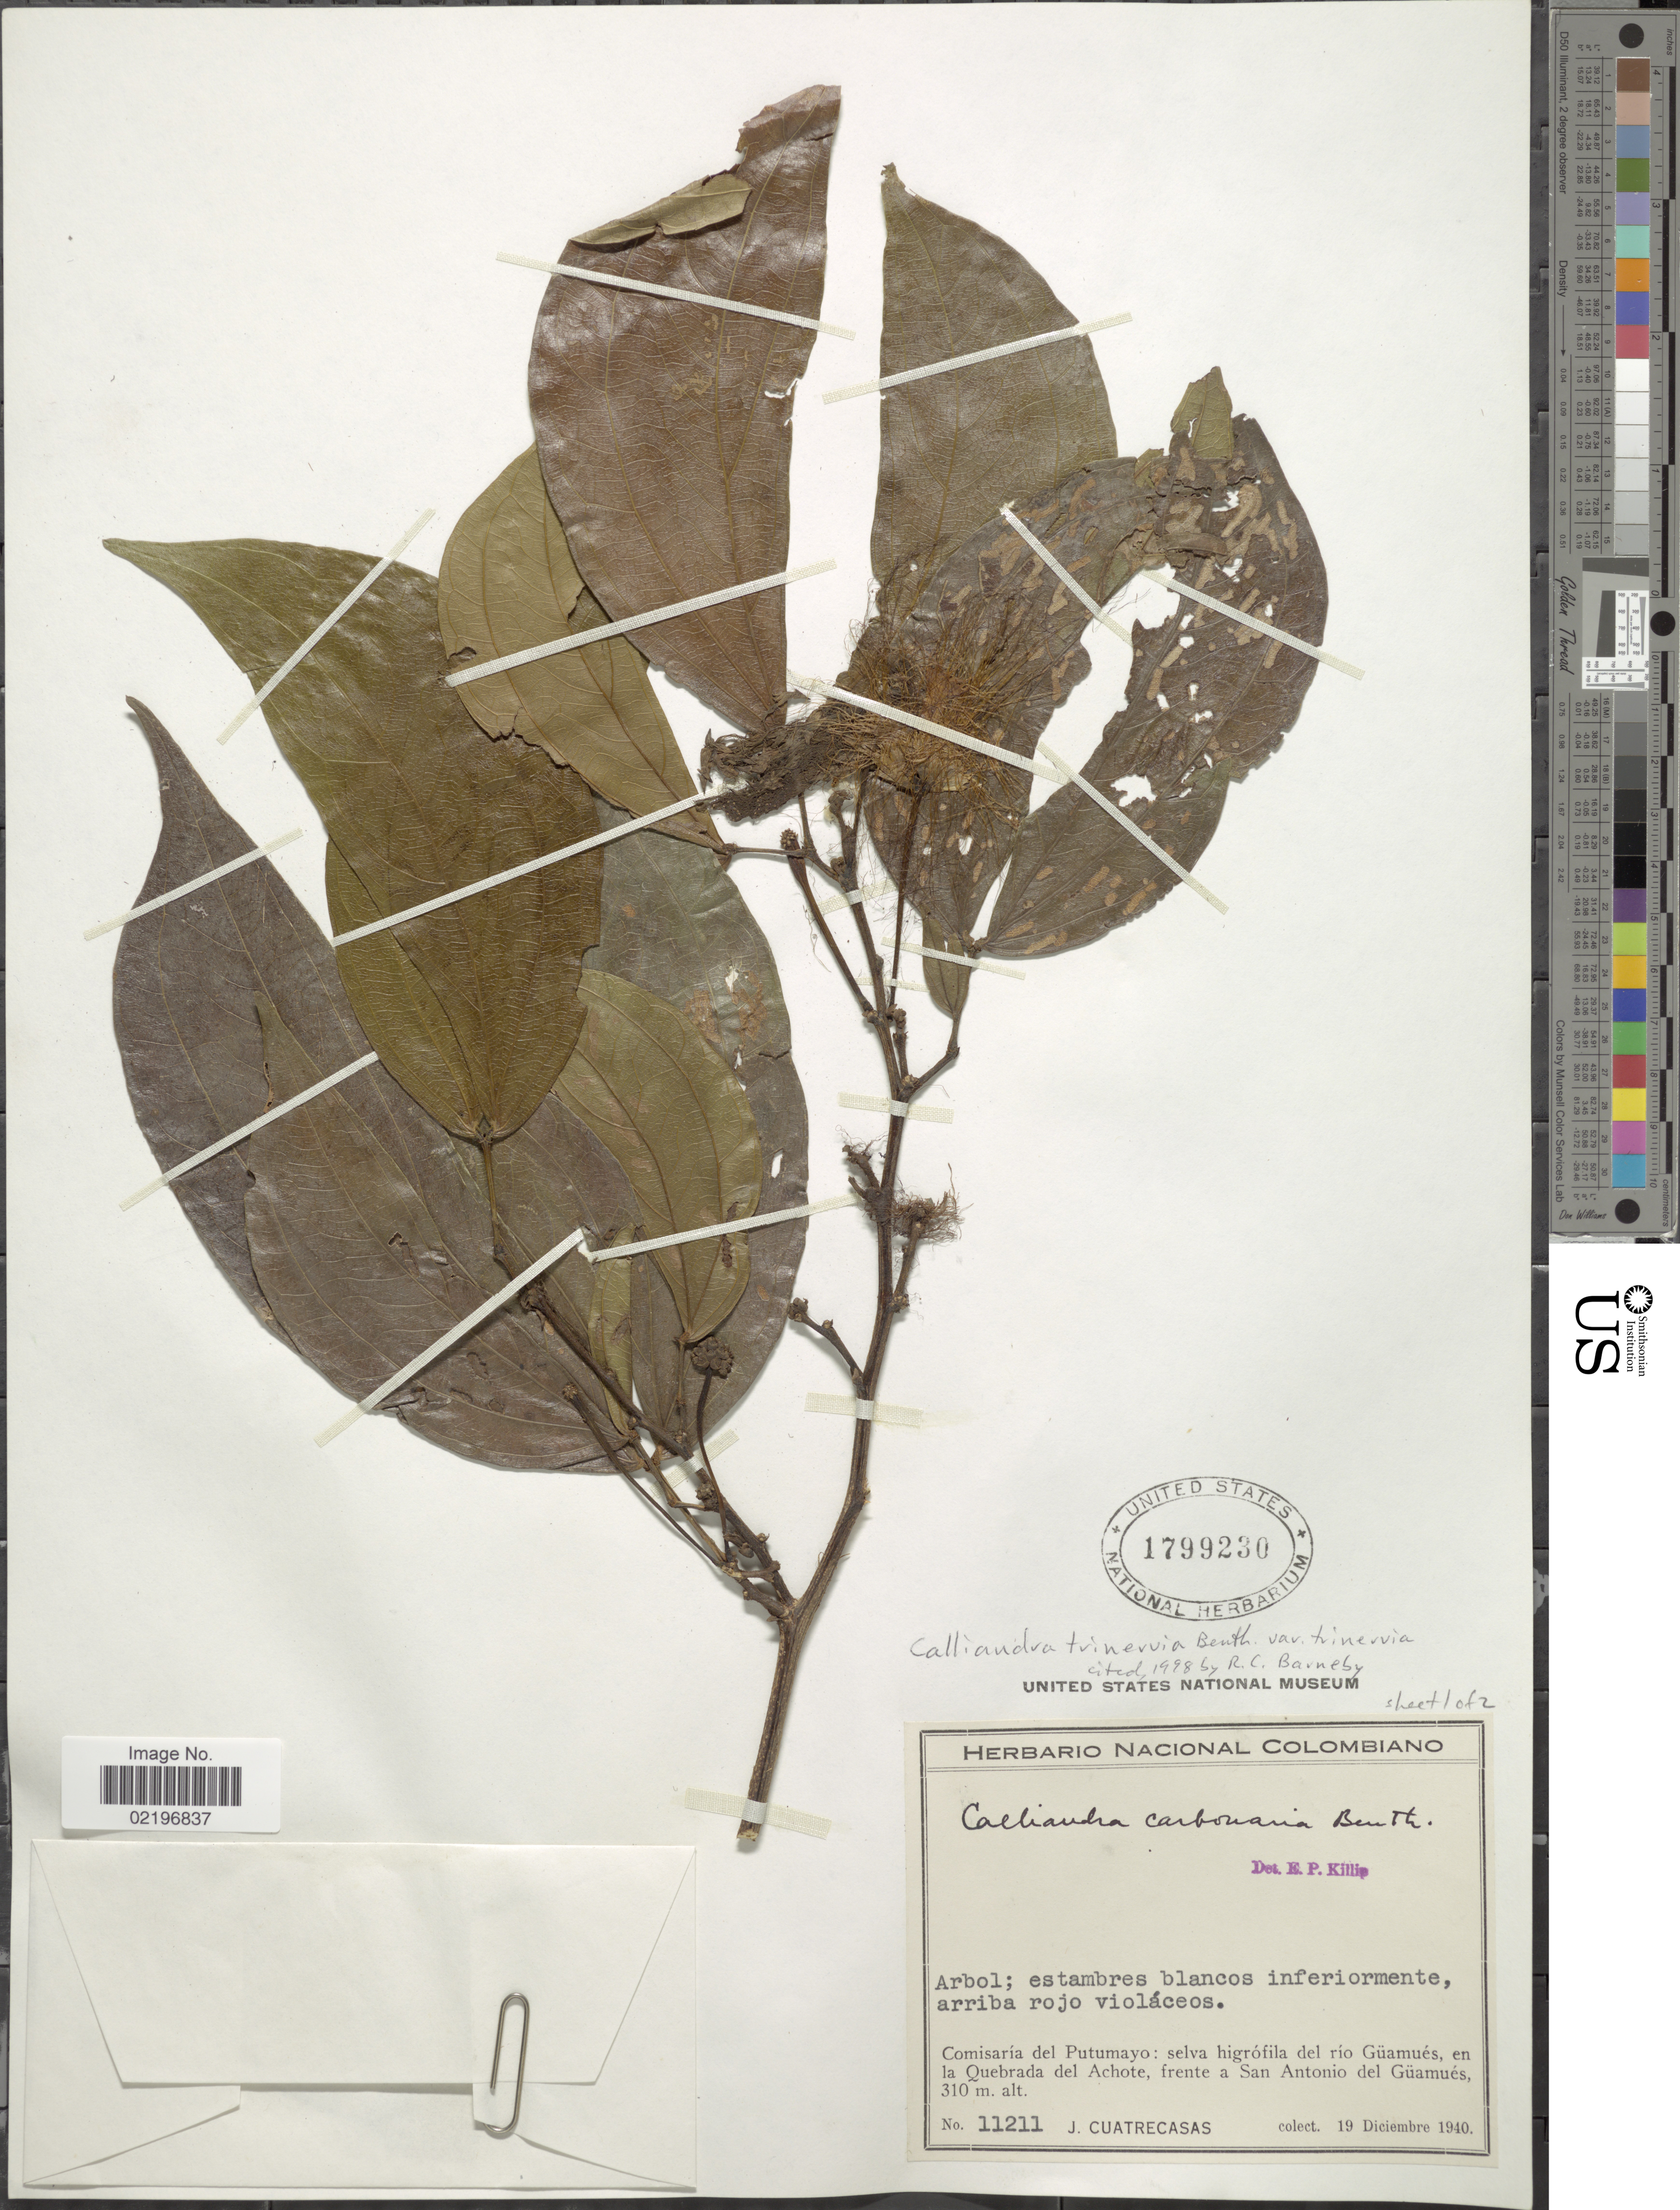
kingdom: Plantae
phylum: Tracheophyta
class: Magnoliopsida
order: Fabales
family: Fabaceae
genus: Calliandra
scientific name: Calliandra trinervia var. trinervia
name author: Benth.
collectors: J. Cuatrecasas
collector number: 11211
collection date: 1940-12-19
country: Colombia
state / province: Putumayo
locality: Comisaria del Putumayo: selva higrofila del rio Guamues, en la Quebrada del Achote, frente a San Antonio del Guamues.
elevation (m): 310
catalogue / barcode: US 1799230